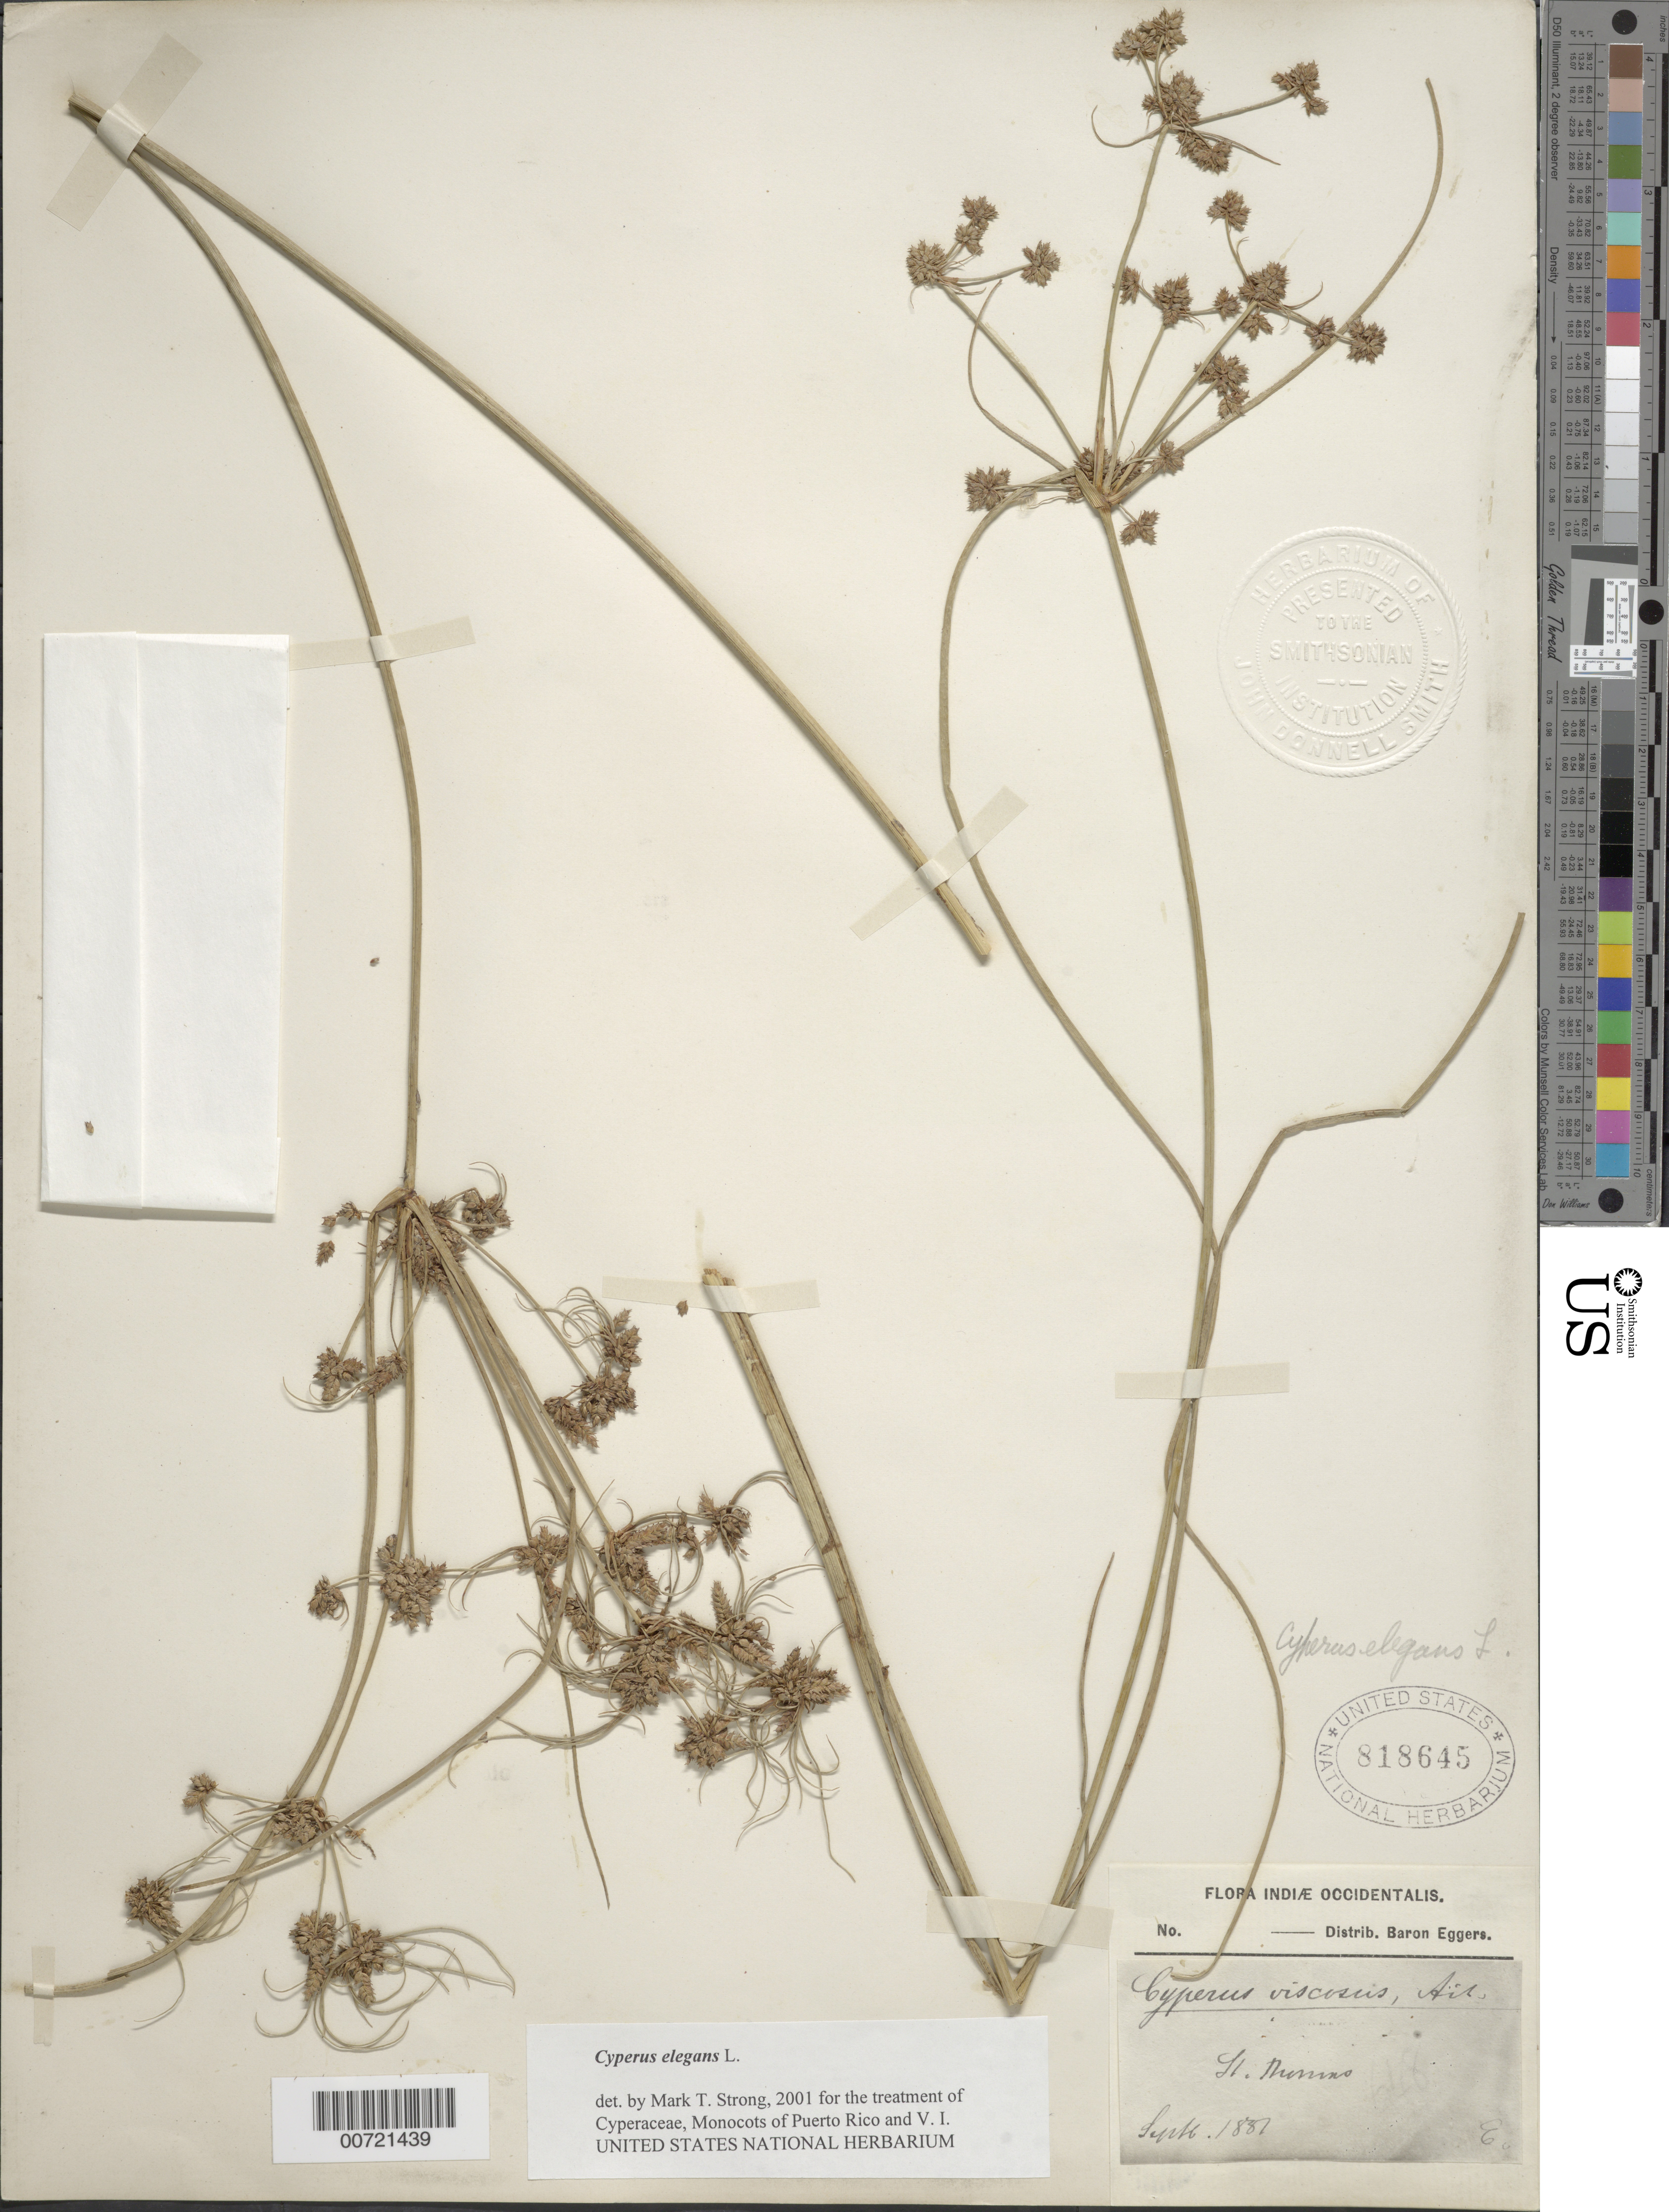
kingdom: Plantae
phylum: Tracheophyta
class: Liliopsida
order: Poales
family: Cyperaceae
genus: Cyperus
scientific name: Cyperus elegans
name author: L.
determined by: Strong, M. T., (US), Smithsonian Institution - National Museum of Natural History (UNITED STATES)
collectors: H. F. A. von Eggers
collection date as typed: Sep 1887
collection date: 1887-09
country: U.S. Virgin Islands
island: St. Thomas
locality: St. Thomas.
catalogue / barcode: US 818645